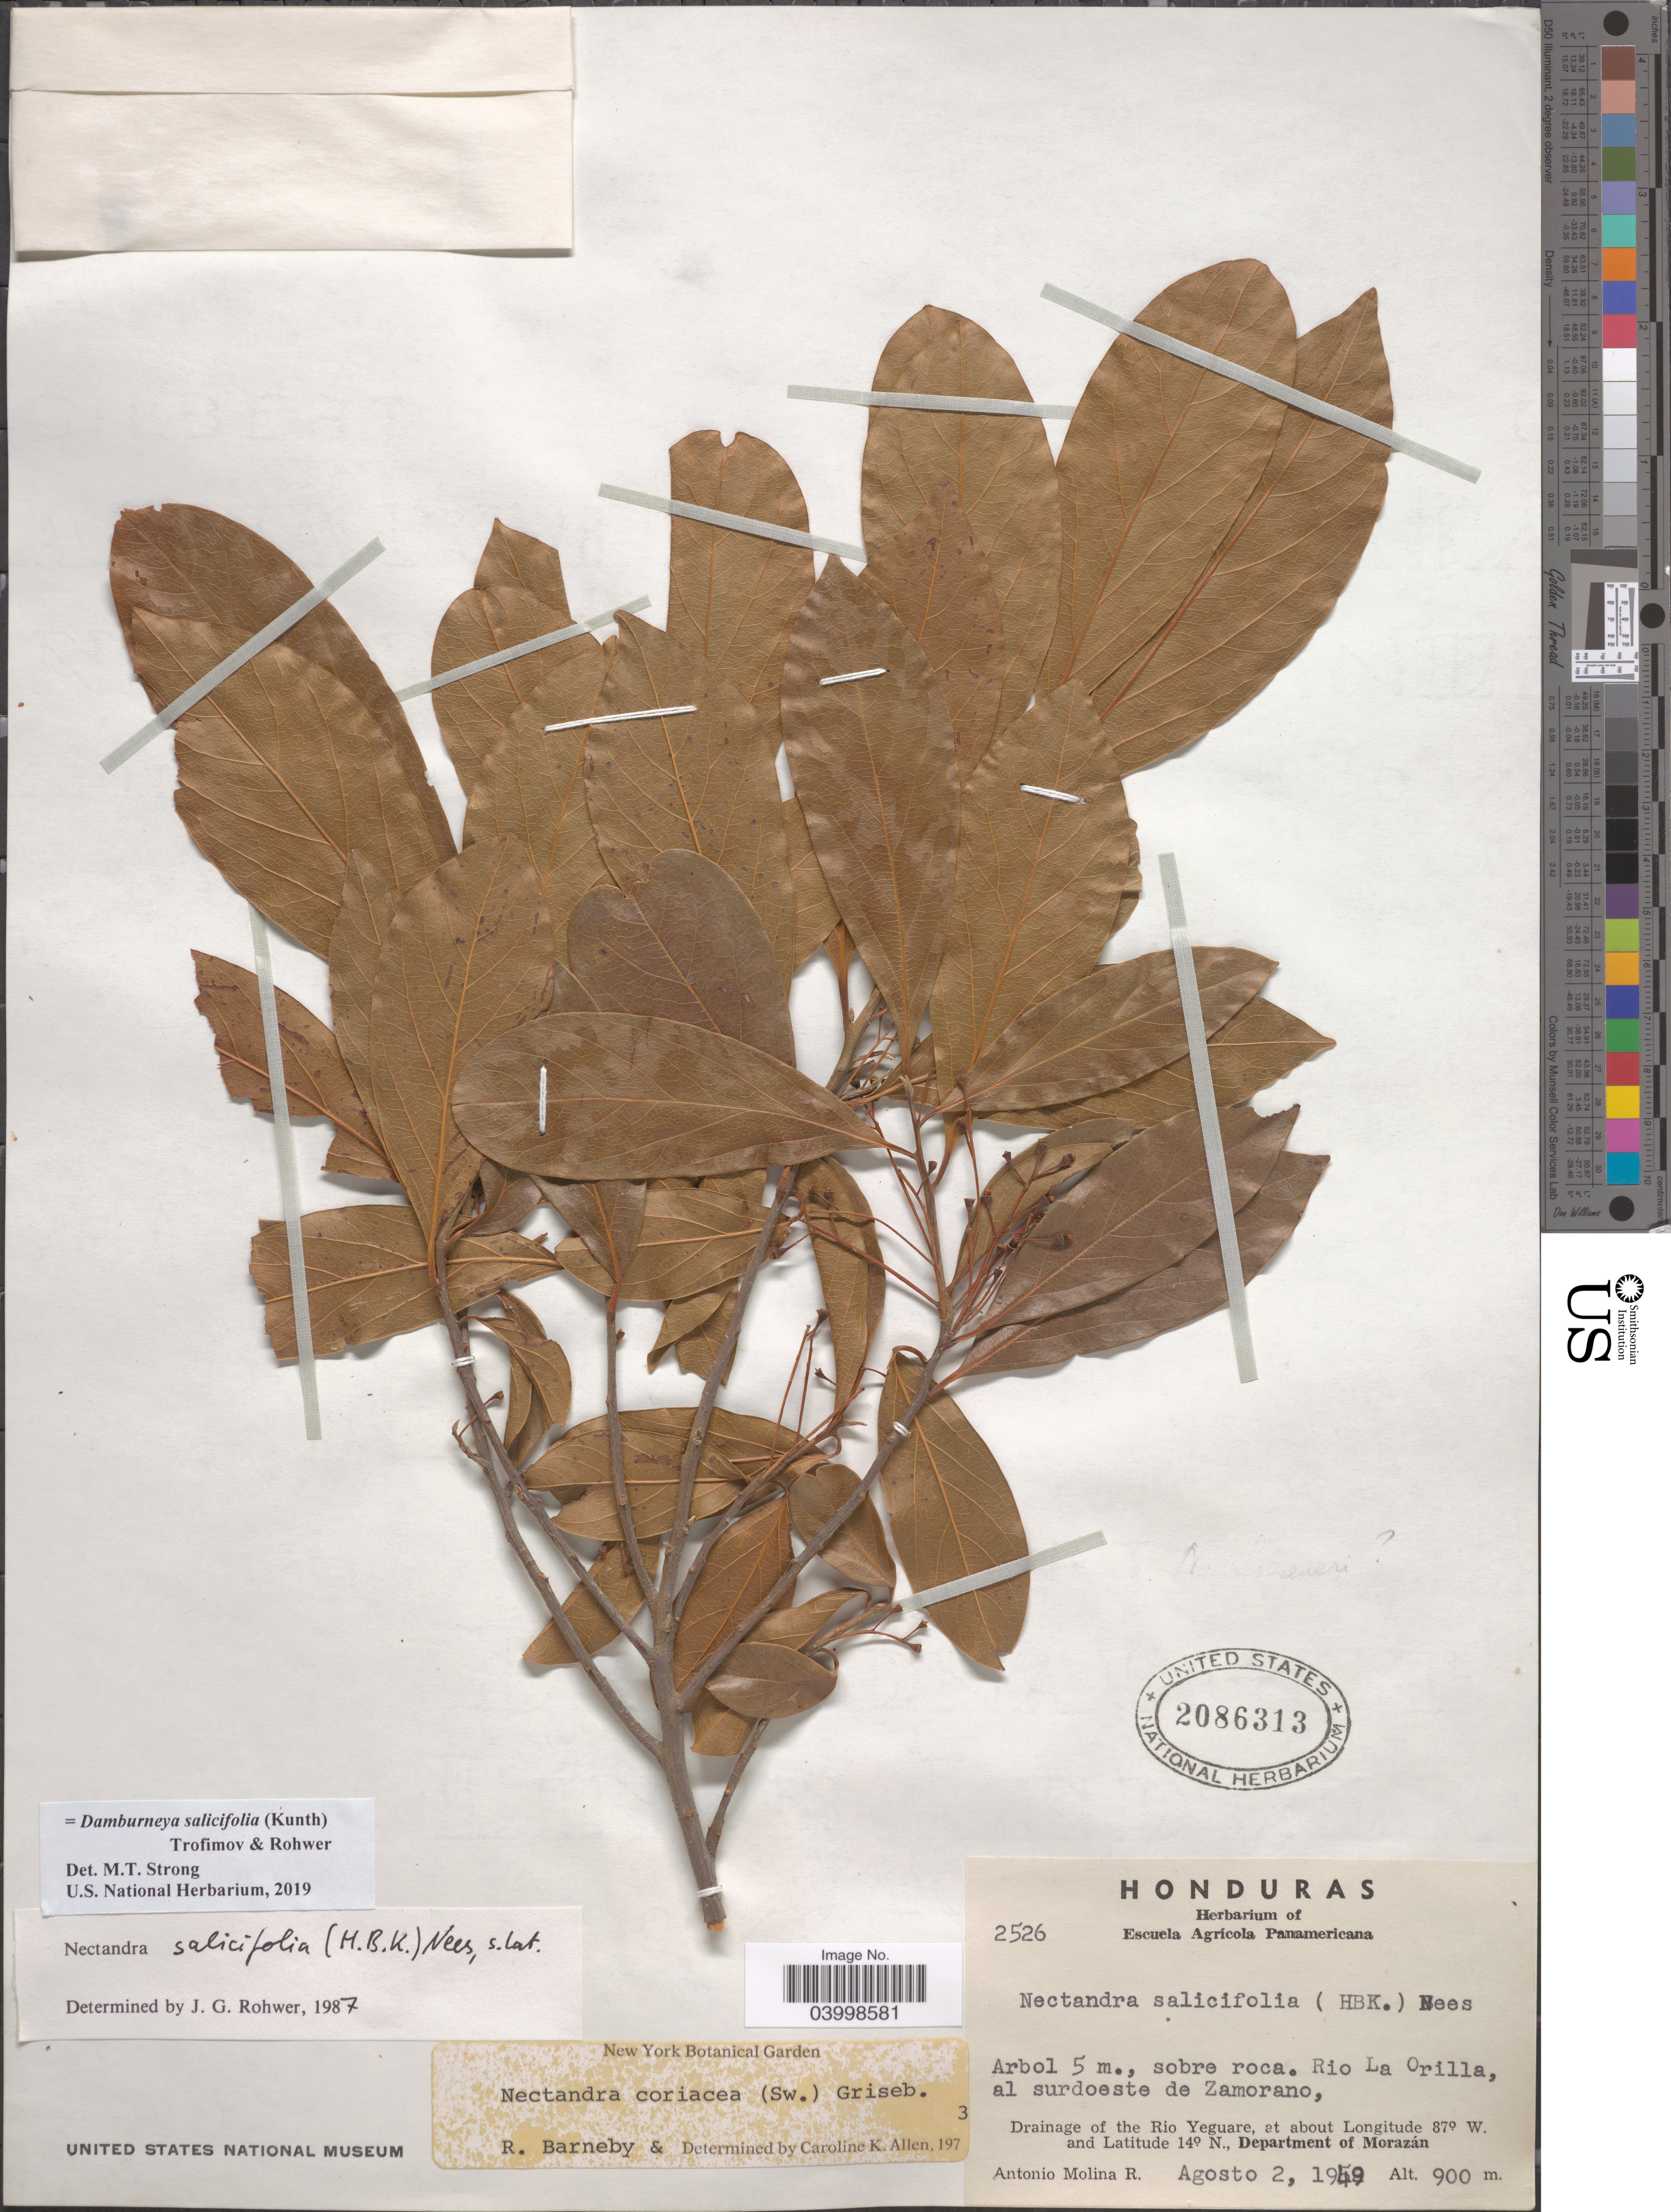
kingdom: Plantae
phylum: Tracheophyta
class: Magnoliopsida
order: Laurales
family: Lauraceae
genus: Damburneya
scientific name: Damburneya salicifolia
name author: (Kunth) Trofimov & Rohwer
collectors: A. Molina R.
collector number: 2526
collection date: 1959-08-02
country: Honduras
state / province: Fco. Morazán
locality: Rio La Orilla, al surdoeste de Zamorano, Drainage of the Rio Yeguare, Department of Morazán.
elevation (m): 900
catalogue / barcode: US 2086313